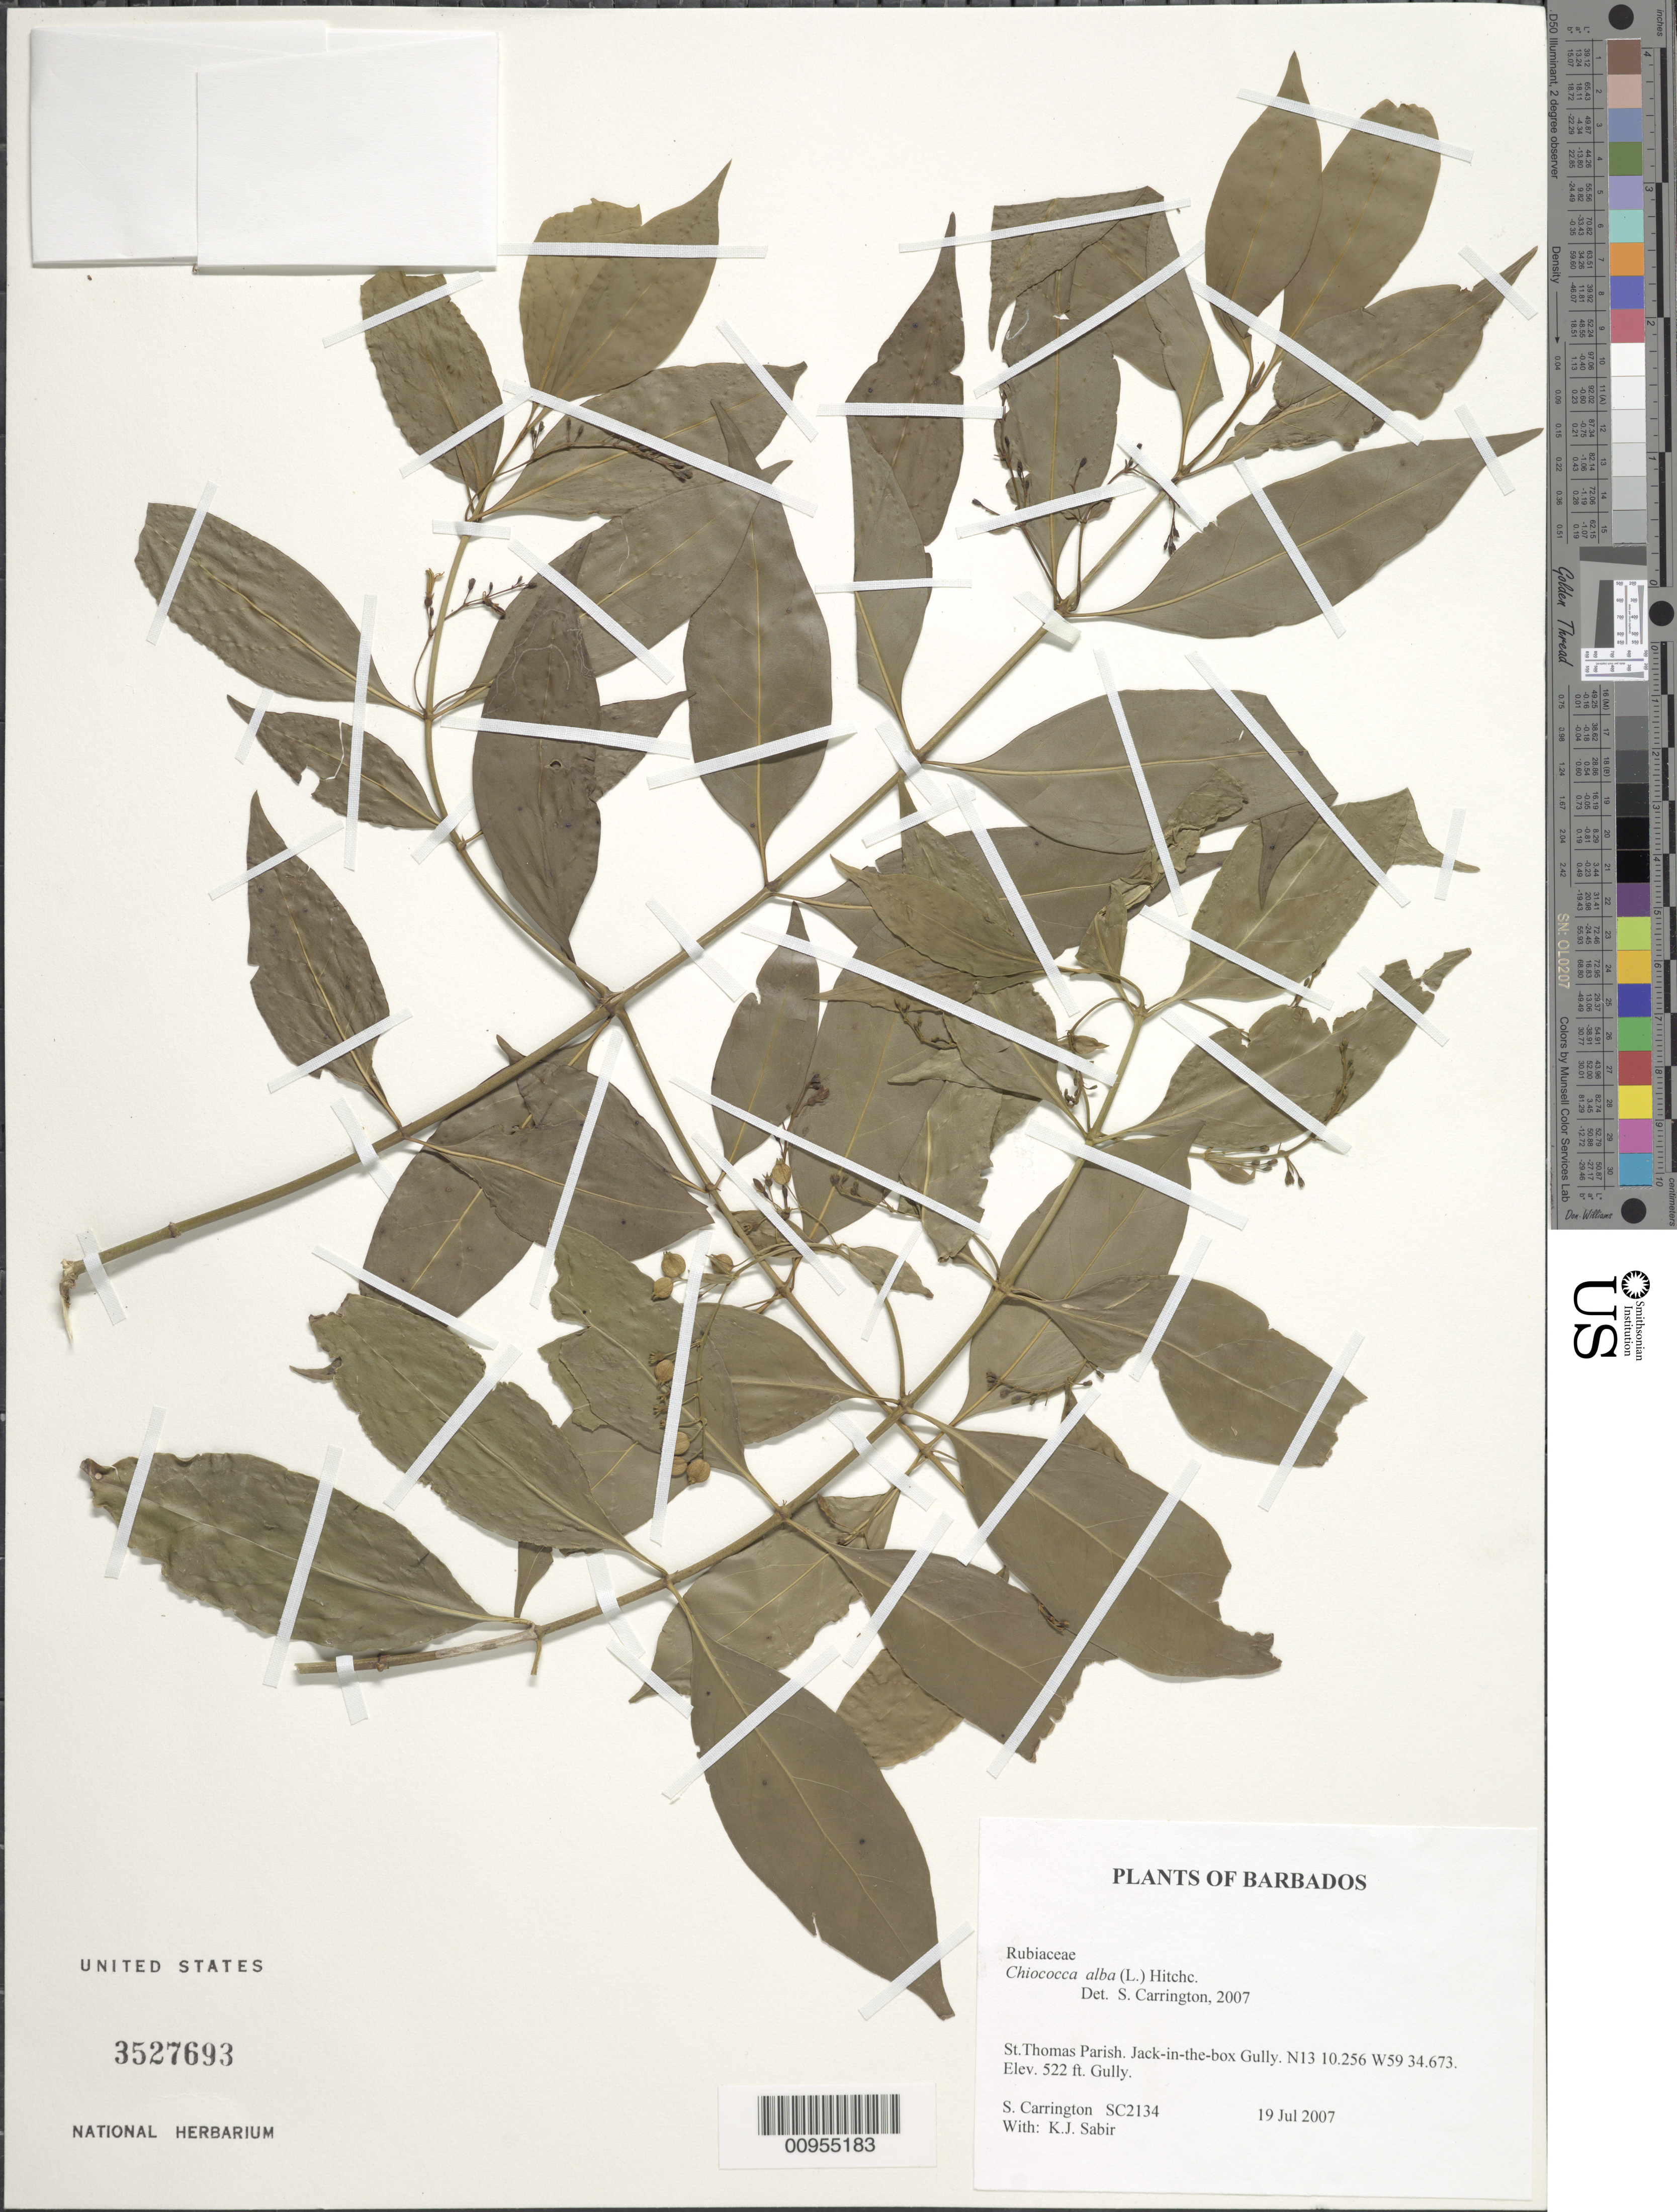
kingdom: Plantae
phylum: Tracheophyta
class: Magnoliopsida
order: Gentianales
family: Rubiaceae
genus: Chiococca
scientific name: Chiococca alba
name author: (L.) Hitchc.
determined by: Carrington, C. M. S.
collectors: C. M. S. Carrington & K. Sabir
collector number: SC 2134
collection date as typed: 19 Jul 2007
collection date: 2007-07-19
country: Barbados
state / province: Saint Thomas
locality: Jack-in-the-box Gully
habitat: gully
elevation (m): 159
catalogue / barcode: US 3527693